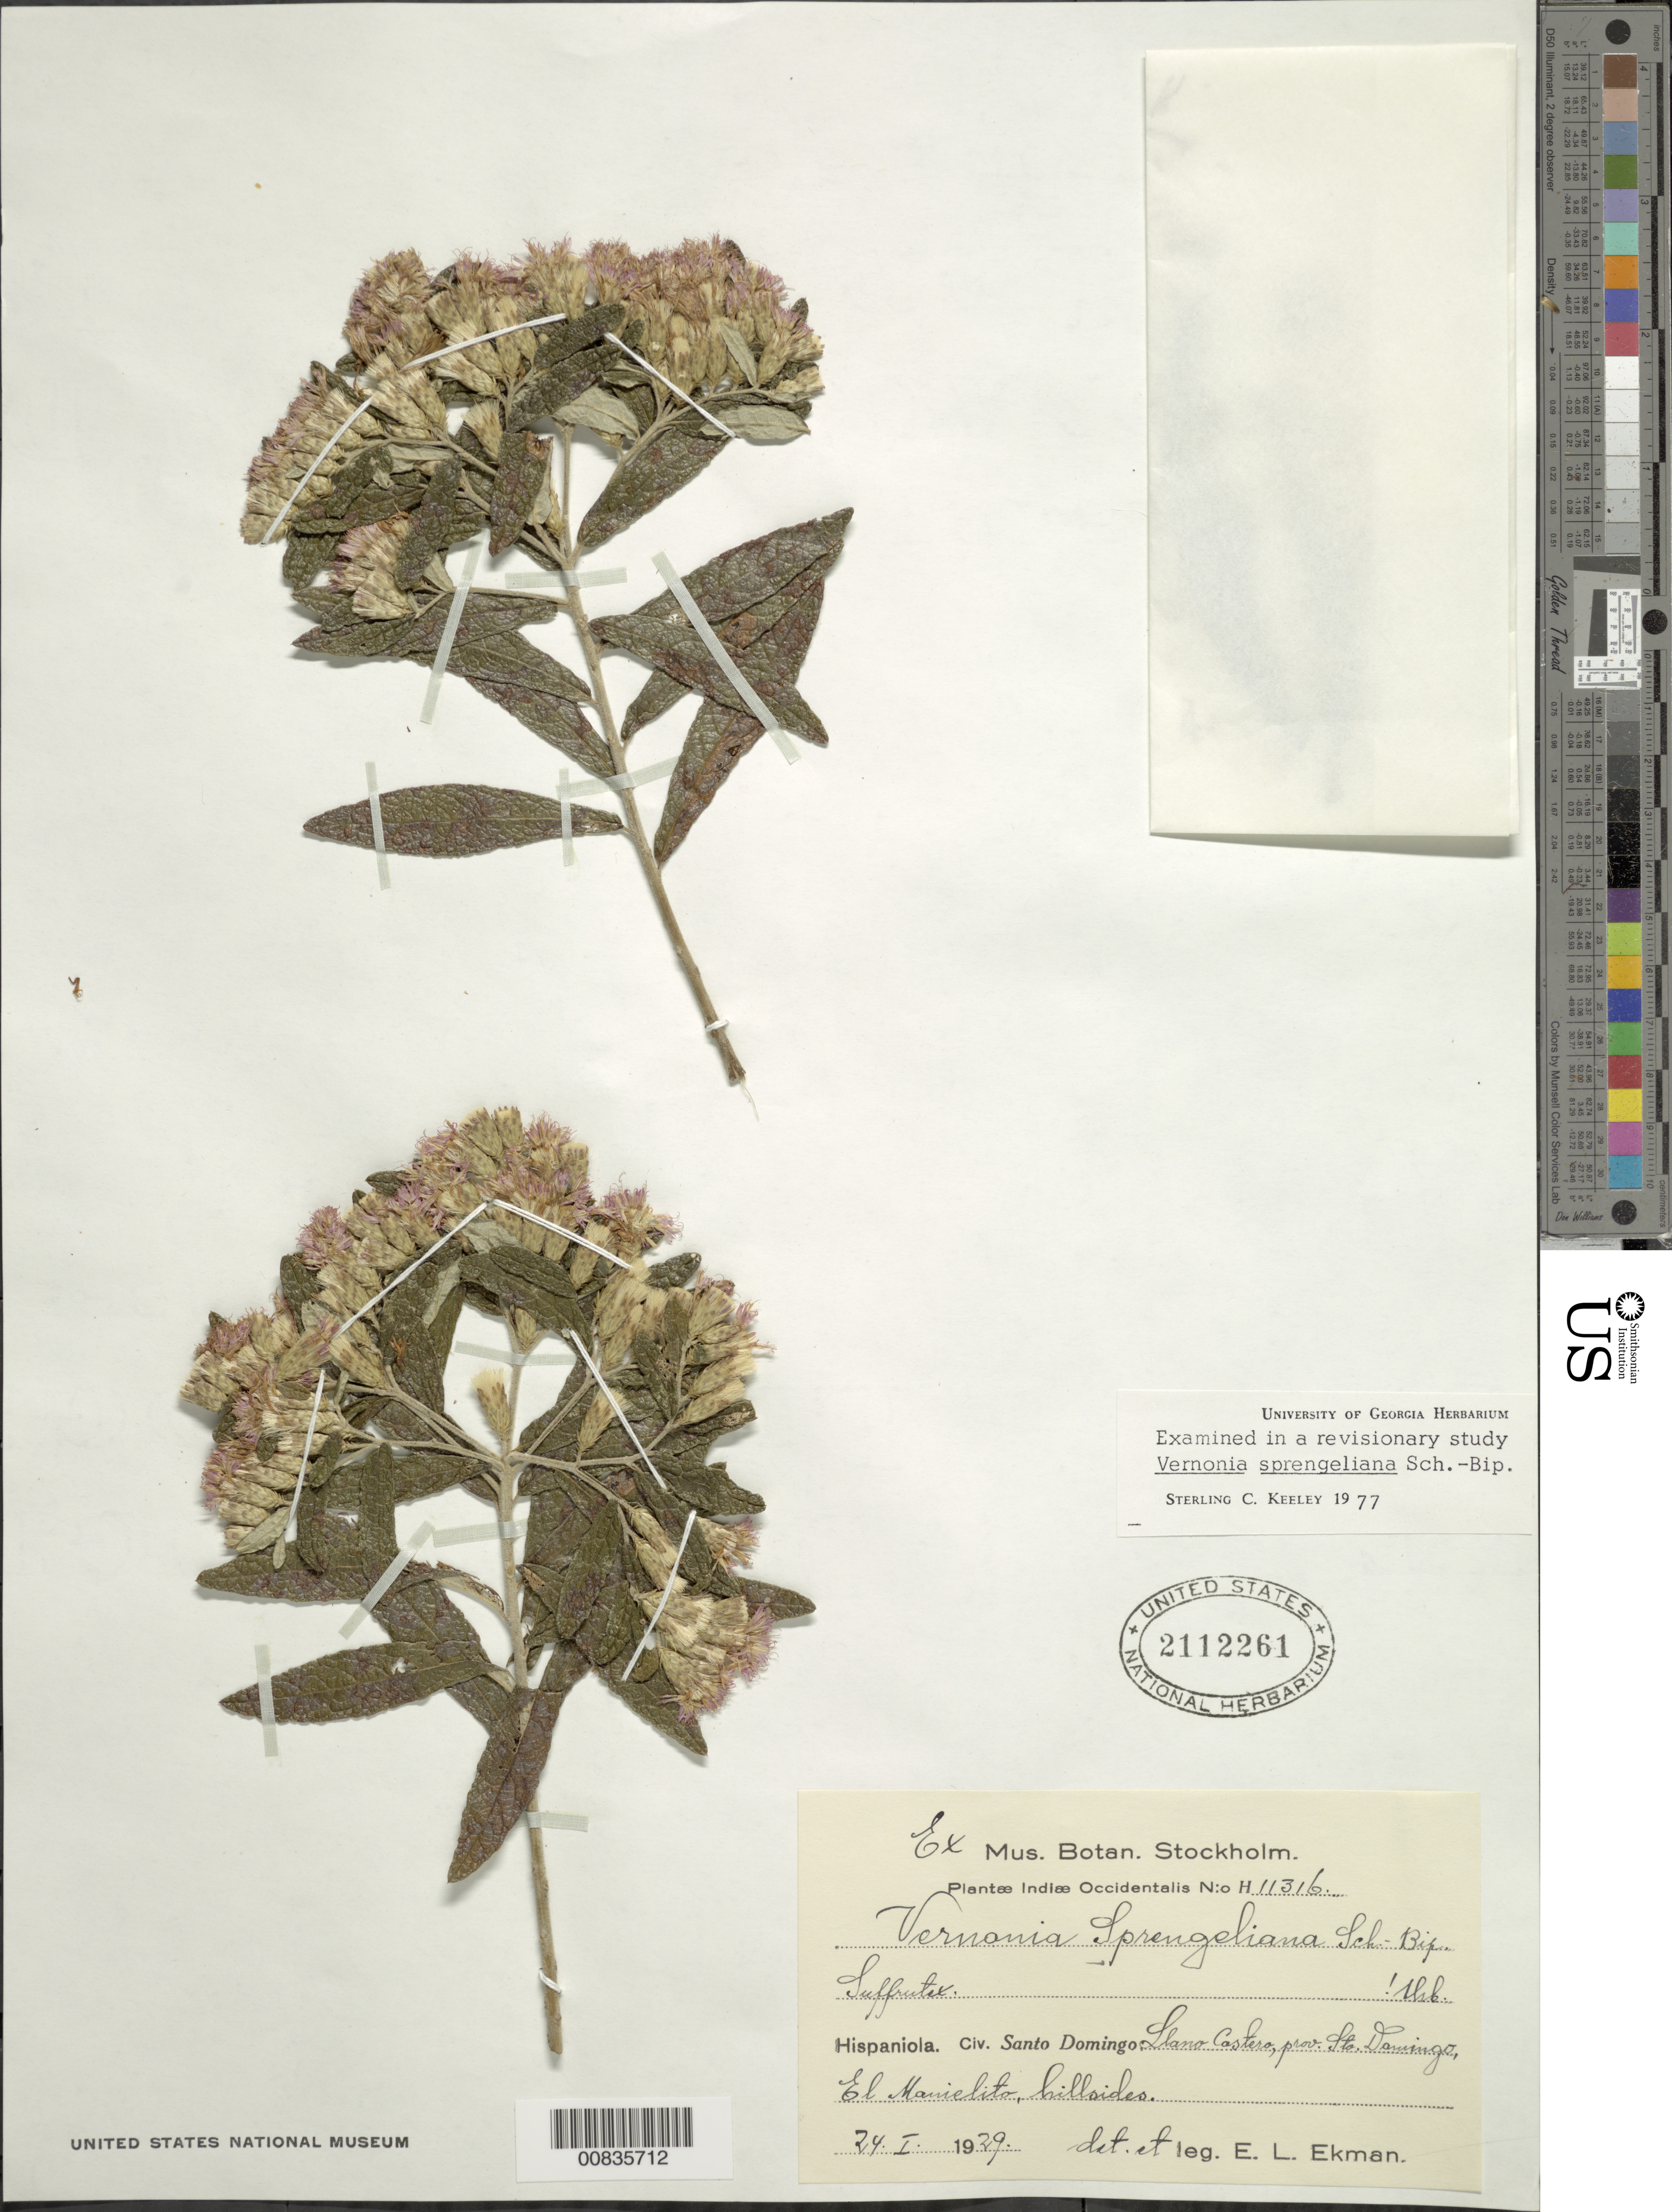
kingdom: Plantae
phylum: Tracheophyta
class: Magnoliopsida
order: Asterales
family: Asteraceae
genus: Lepidaploa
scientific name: Lepidaploa sprengeliana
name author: (Sch. Bip.) H. Rob.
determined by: Keeley, S. C.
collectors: E. L. Ekman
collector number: H 11316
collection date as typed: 24 Jan 1929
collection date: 1929-01-24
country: Dominican Republic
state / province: Distrito Nacional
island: Hispaniola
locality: Llano Costero, El Manielito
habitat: Hillsides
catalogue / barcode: US 2112261